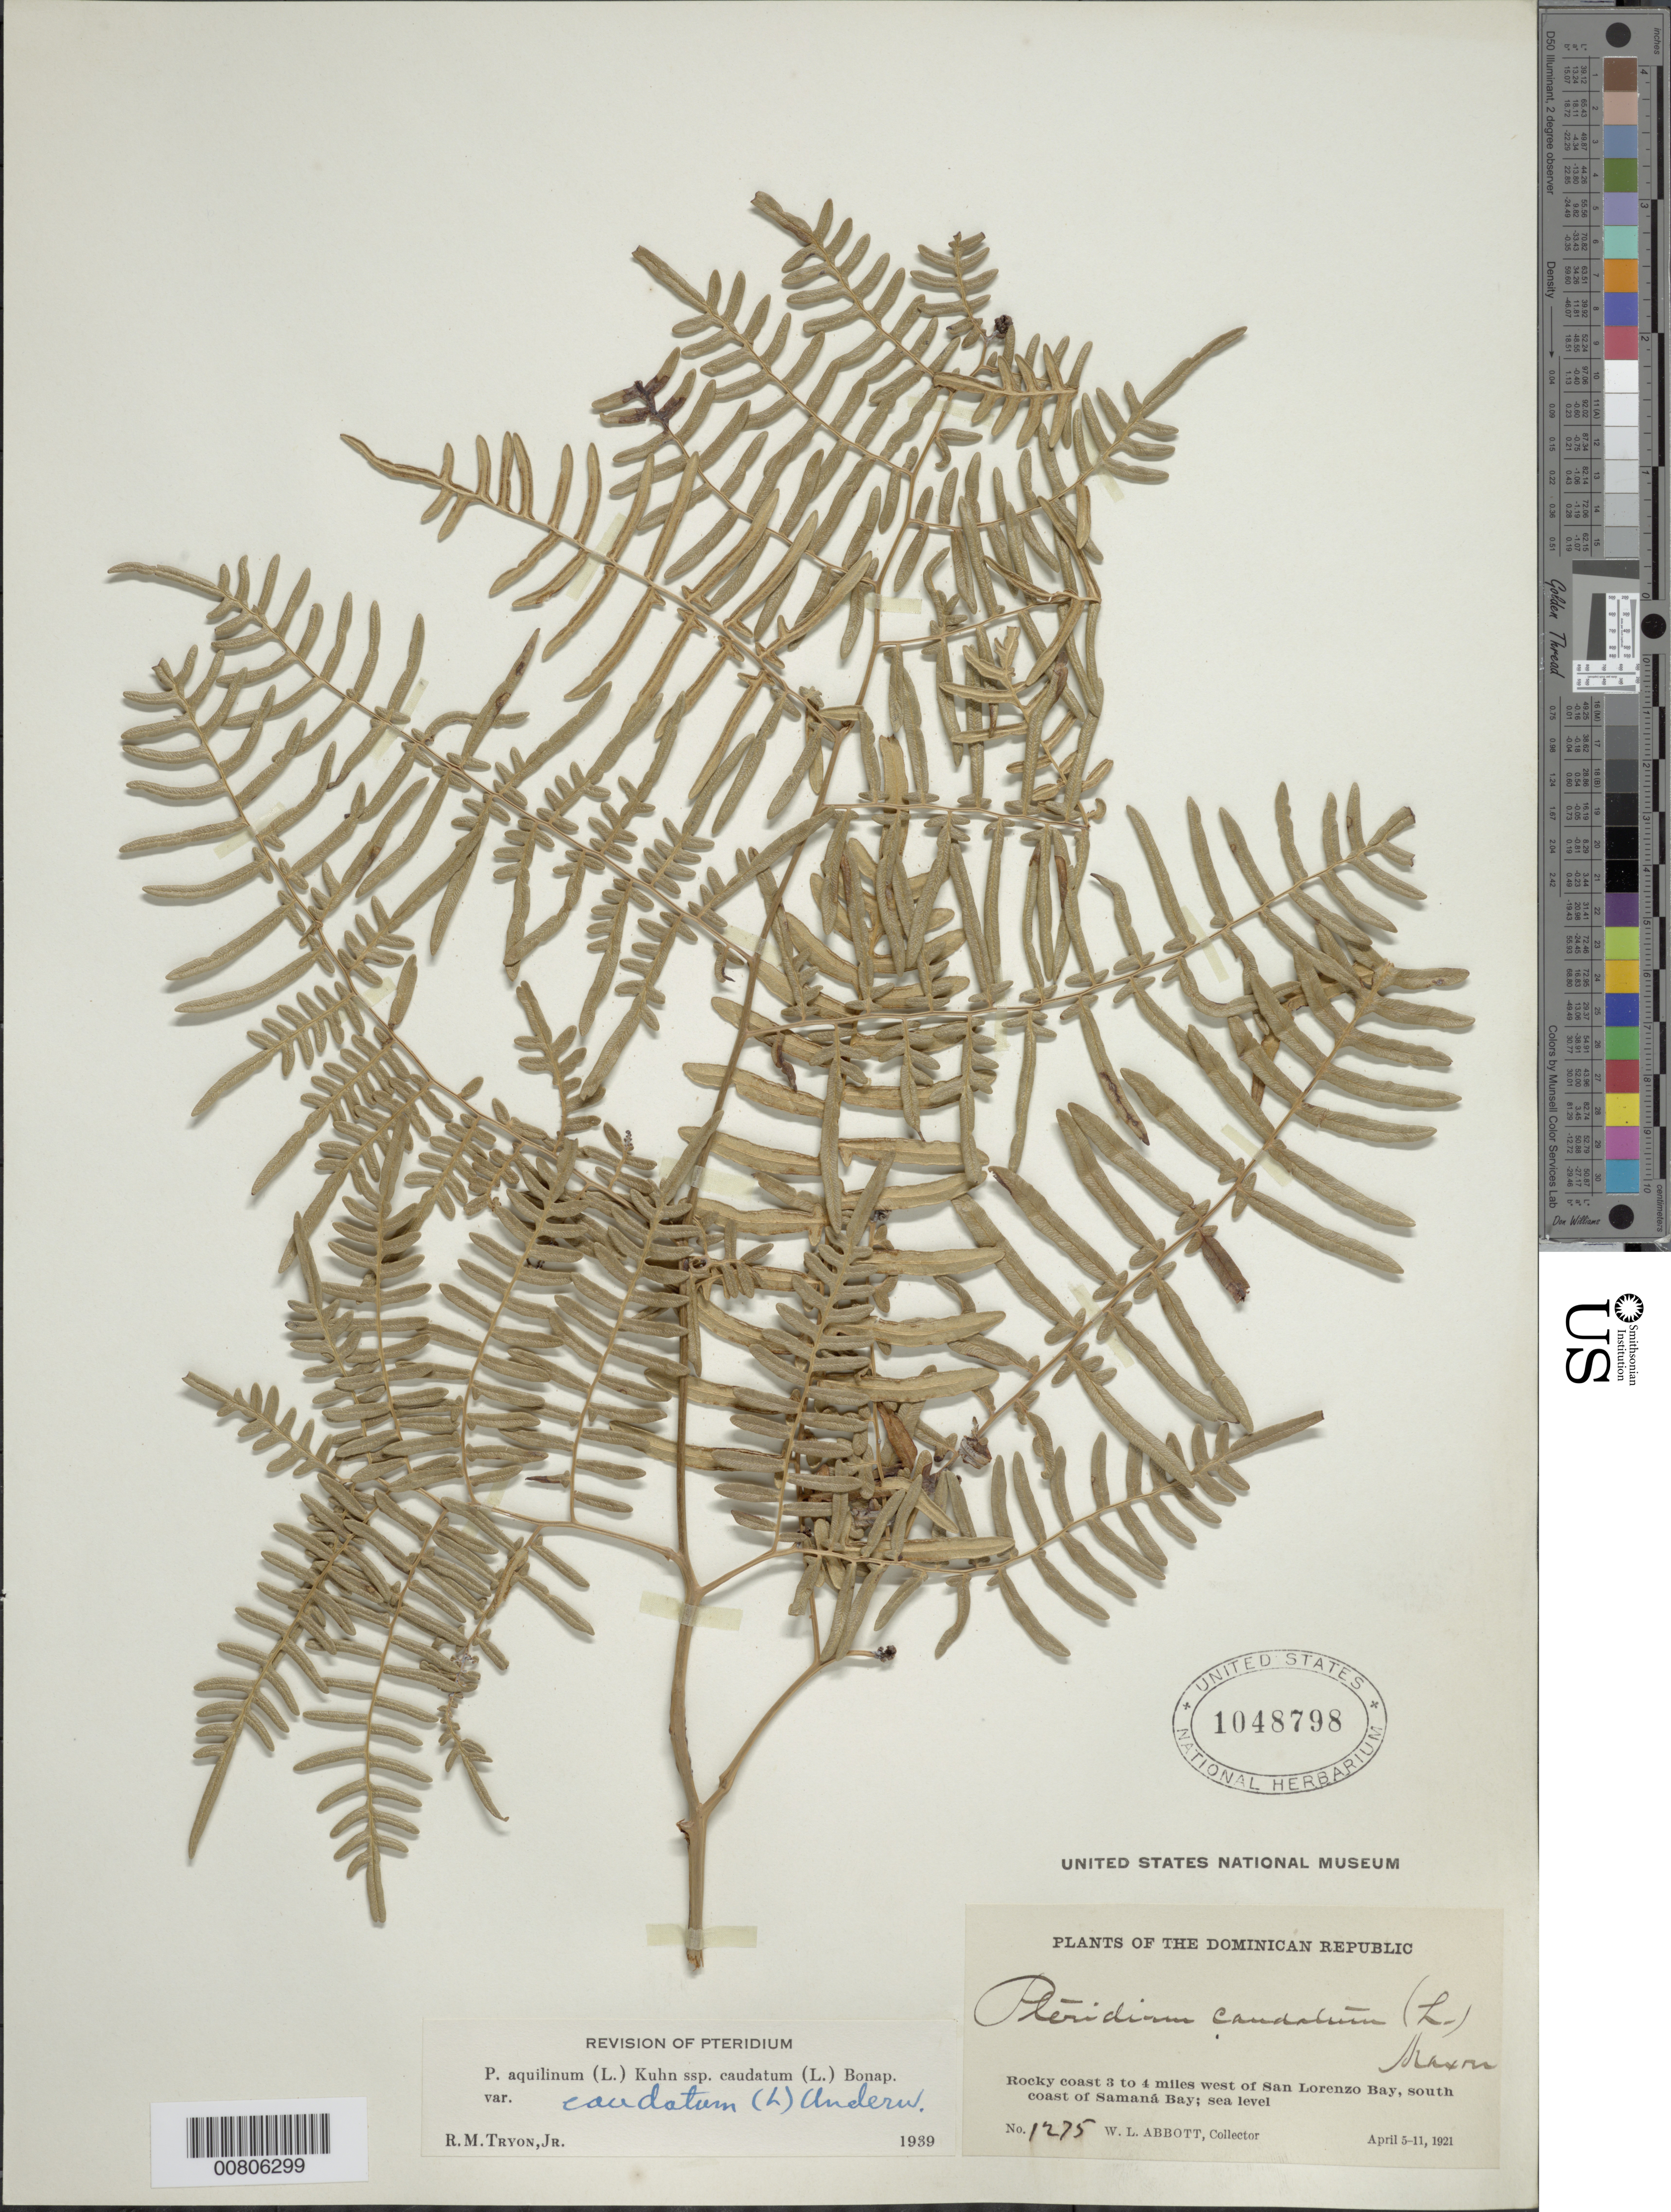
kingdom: Plantae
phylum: Tracheophyta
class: Polypodiopsida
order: Polypodiales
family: Dennstaedtiaceae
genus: Pteridium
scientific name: Pteridium caudatum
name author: (L.) Maxon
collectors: W. L. Abbott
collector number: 1275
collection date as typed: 05 Apr 1921 to 11 Apr 1921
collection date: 1921-04-05/1921-04-11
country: Dominican Republic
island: Hispaniola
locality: Samaná Bay, south coast; 3-4 miles W of San Lorenzo Bay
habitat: Rocky coast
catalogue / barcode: US 1048798